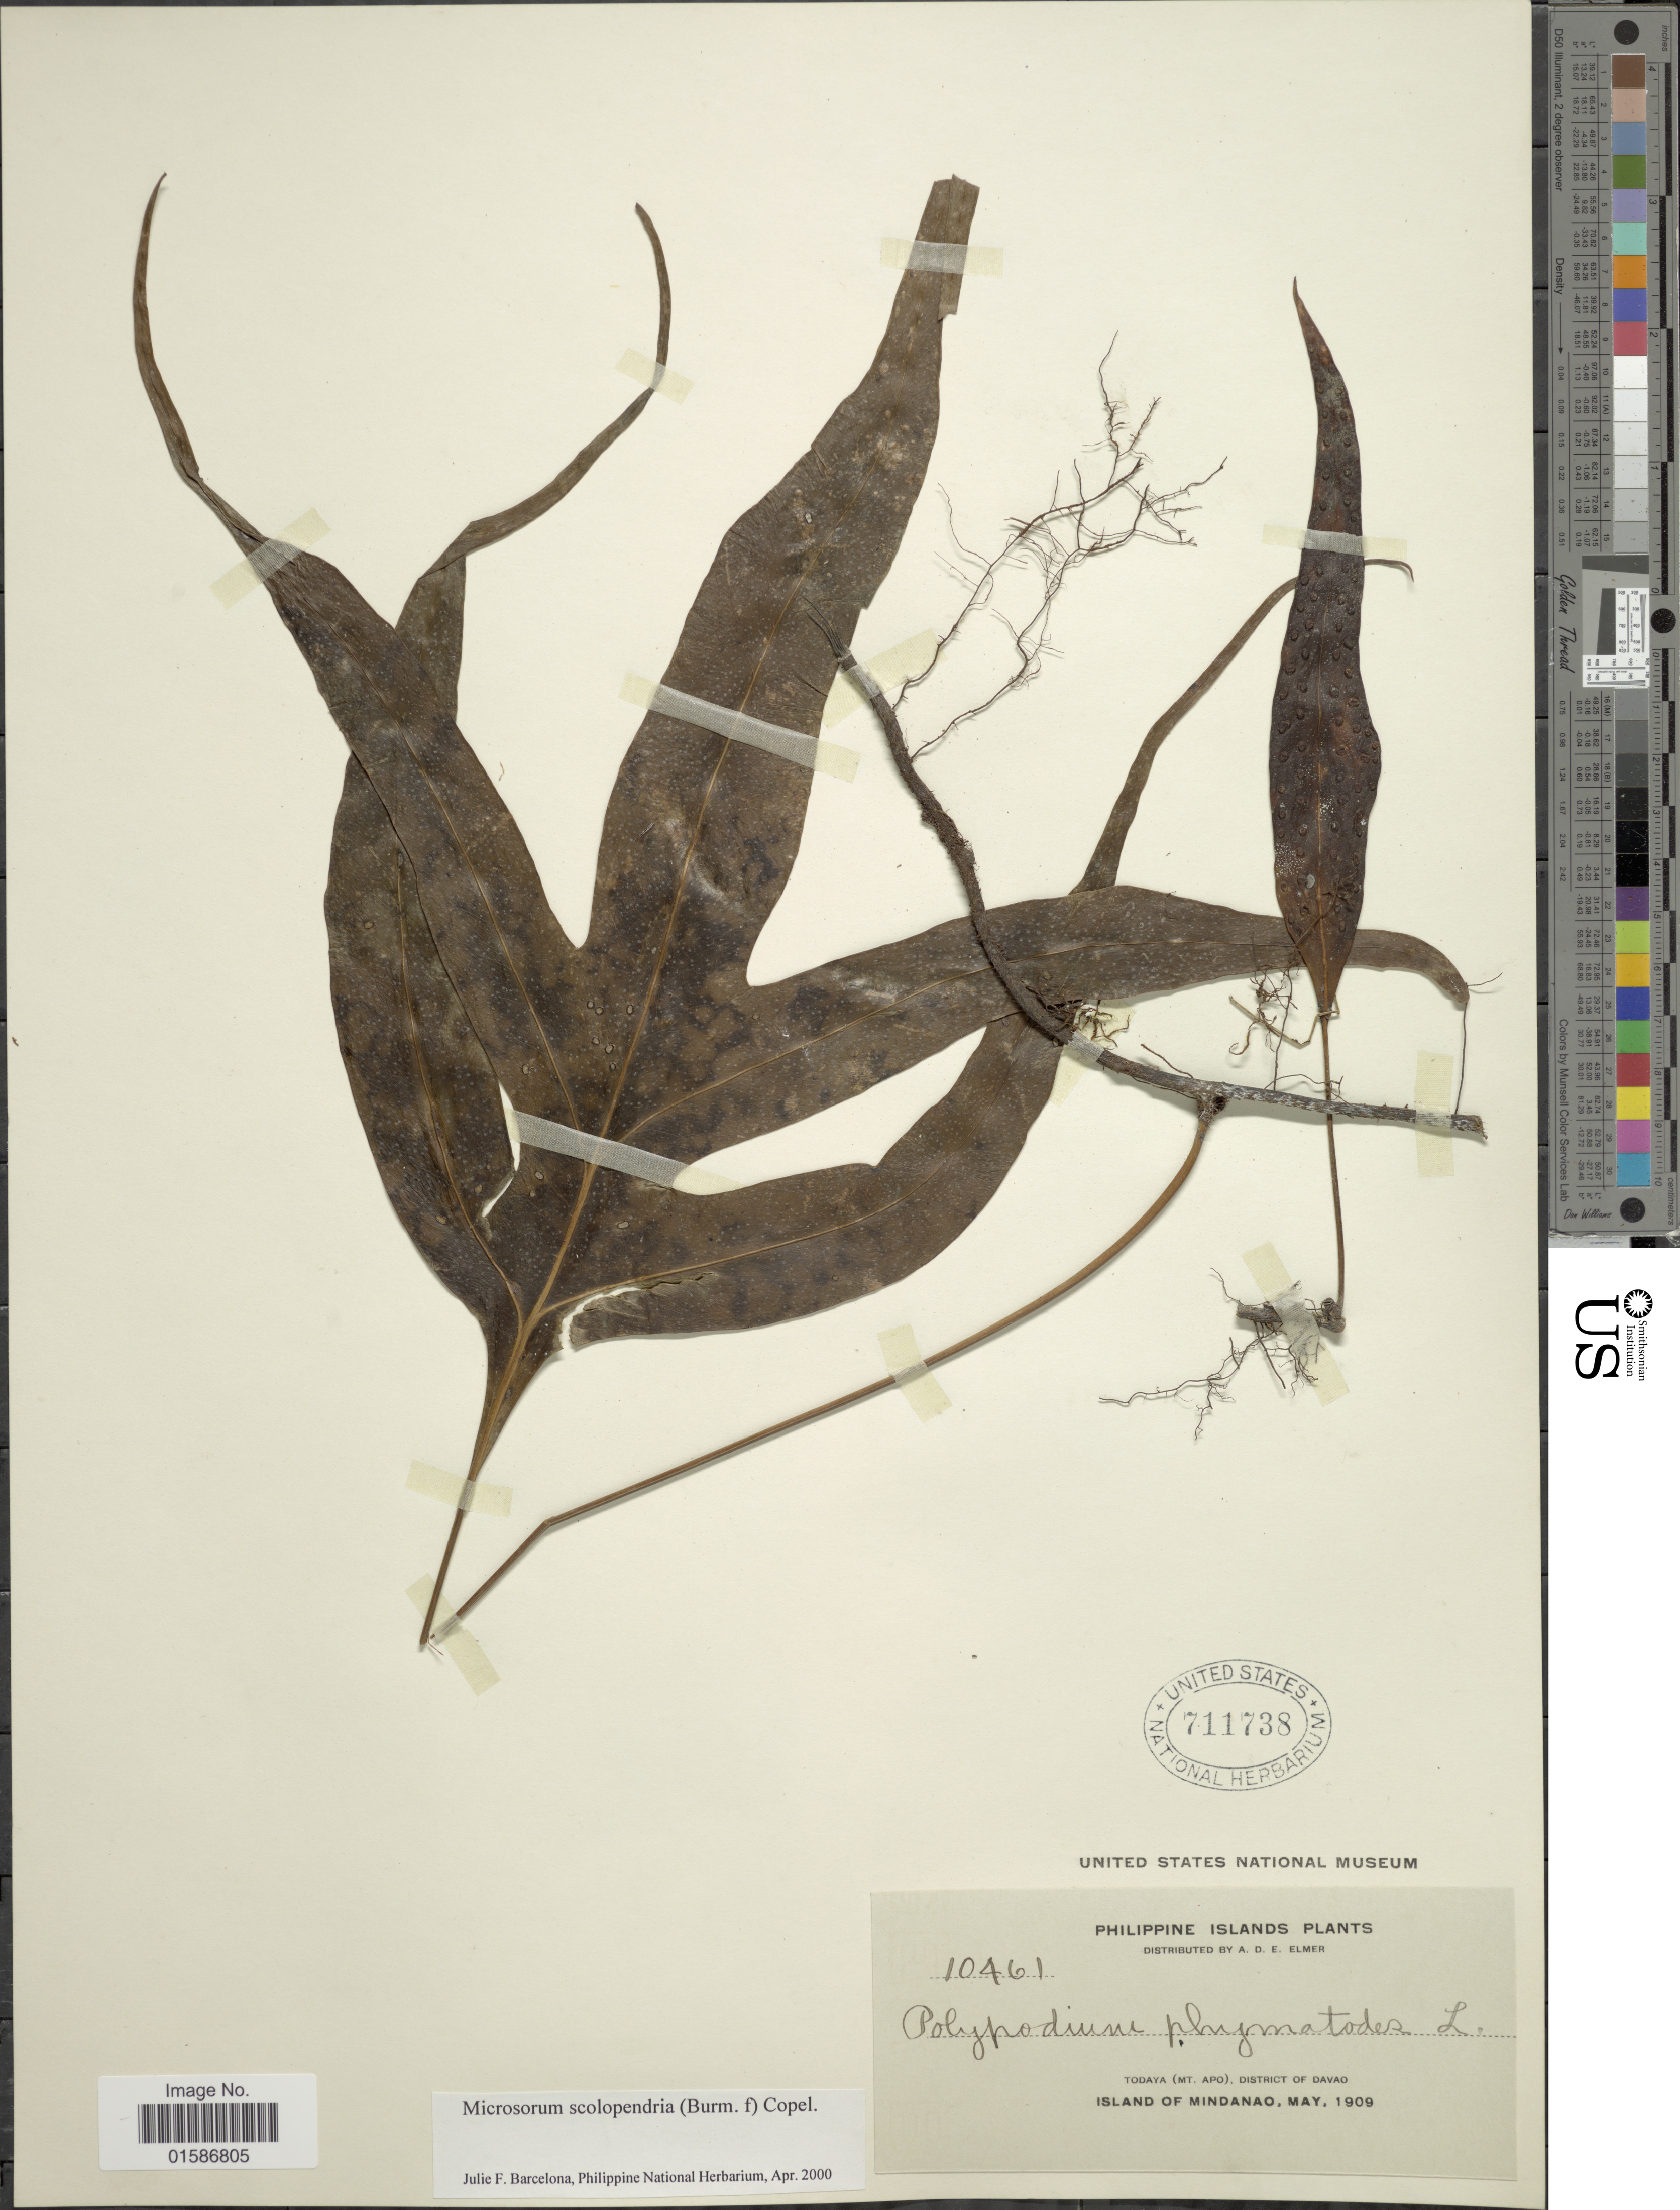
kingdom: Plantae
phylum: Tracheophyta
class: Polypodiopsida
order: Polypodiales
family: Polypodiaceae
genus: Microsorum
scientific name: Microsorum scolopendria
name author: (Burm. f.) Copel.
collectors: A. D. E. Elmer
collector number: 10461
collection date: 1909-05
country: Philippines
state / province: Davao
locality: Philippine Islands, Todaya (Mt Apo), District of Davao, Island of Mindanao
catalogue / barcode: US 711738